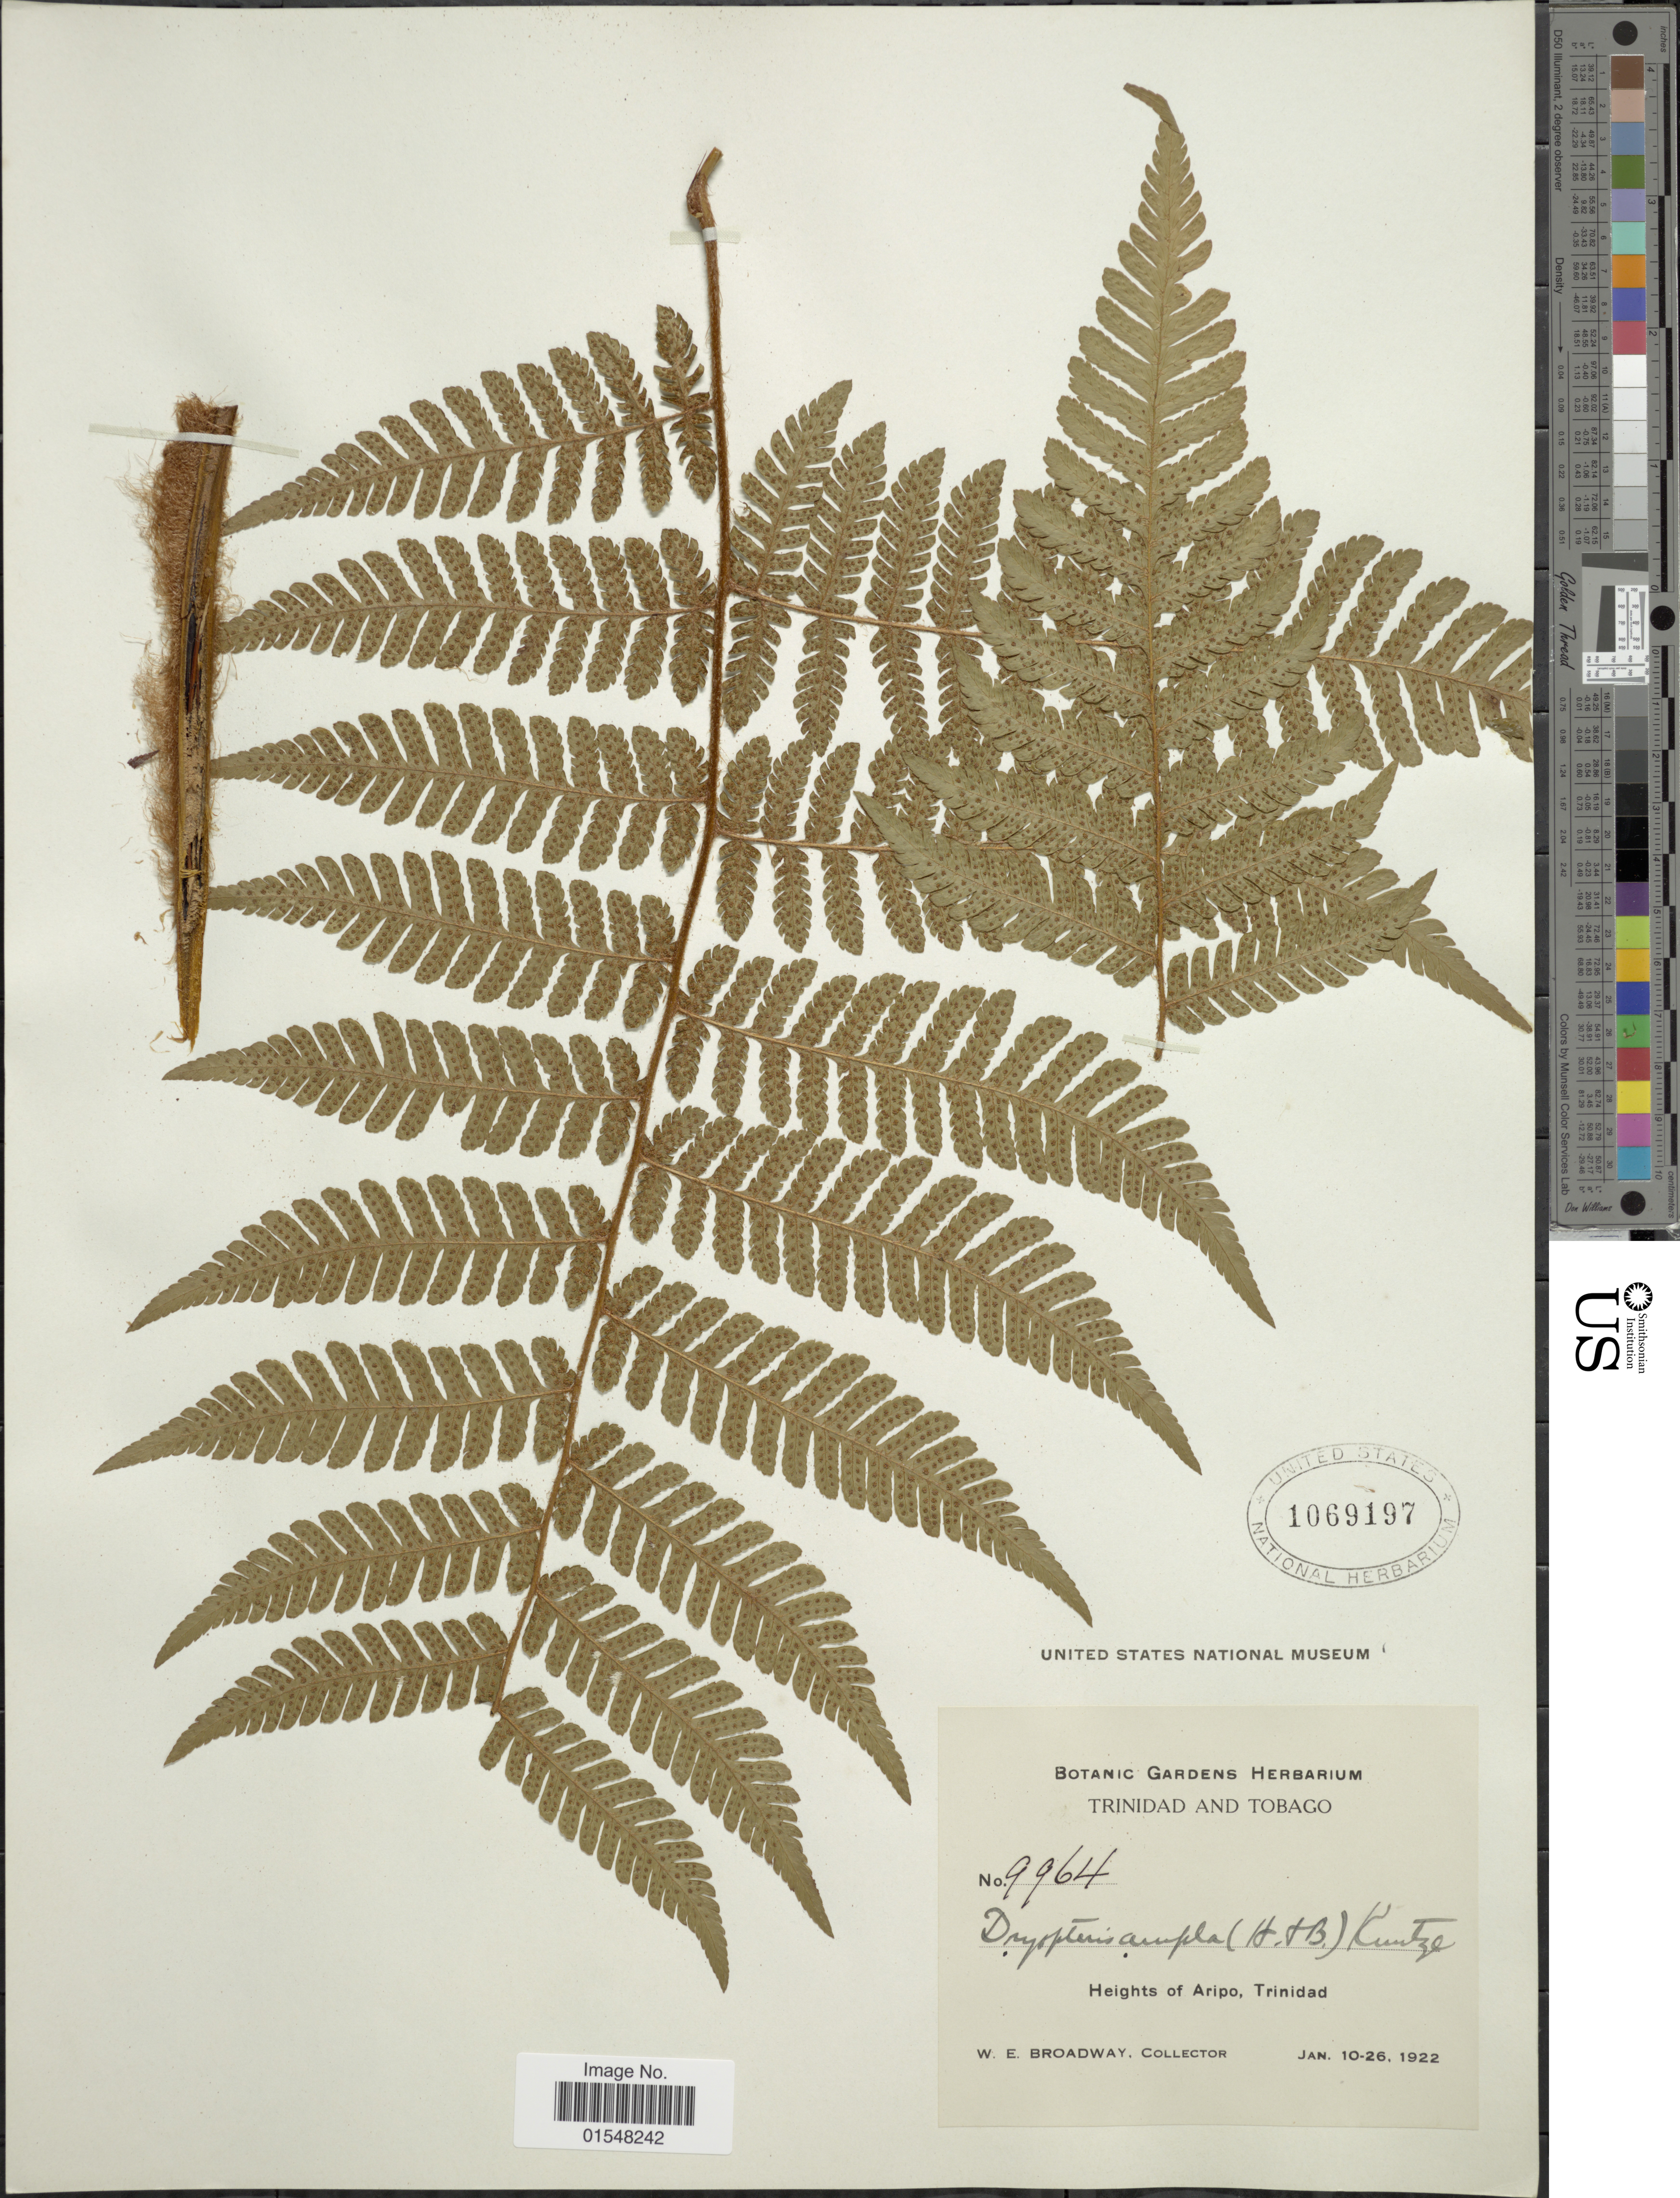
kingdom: Plantae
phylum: Tracheophyta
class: Polypodiopsida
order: Polypodiales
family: Dryopteridaceae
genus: Ctenitis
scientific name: Ctenitis sloanei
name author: (Poepp. ex Spreng.) C.V. Morton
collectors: W. E. Broadway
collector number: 9964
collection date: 1922-01-10/1922-01-26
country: Trinidad and Tobago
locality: Heights of Aripo, Trinidad.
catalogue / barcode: US 1069197